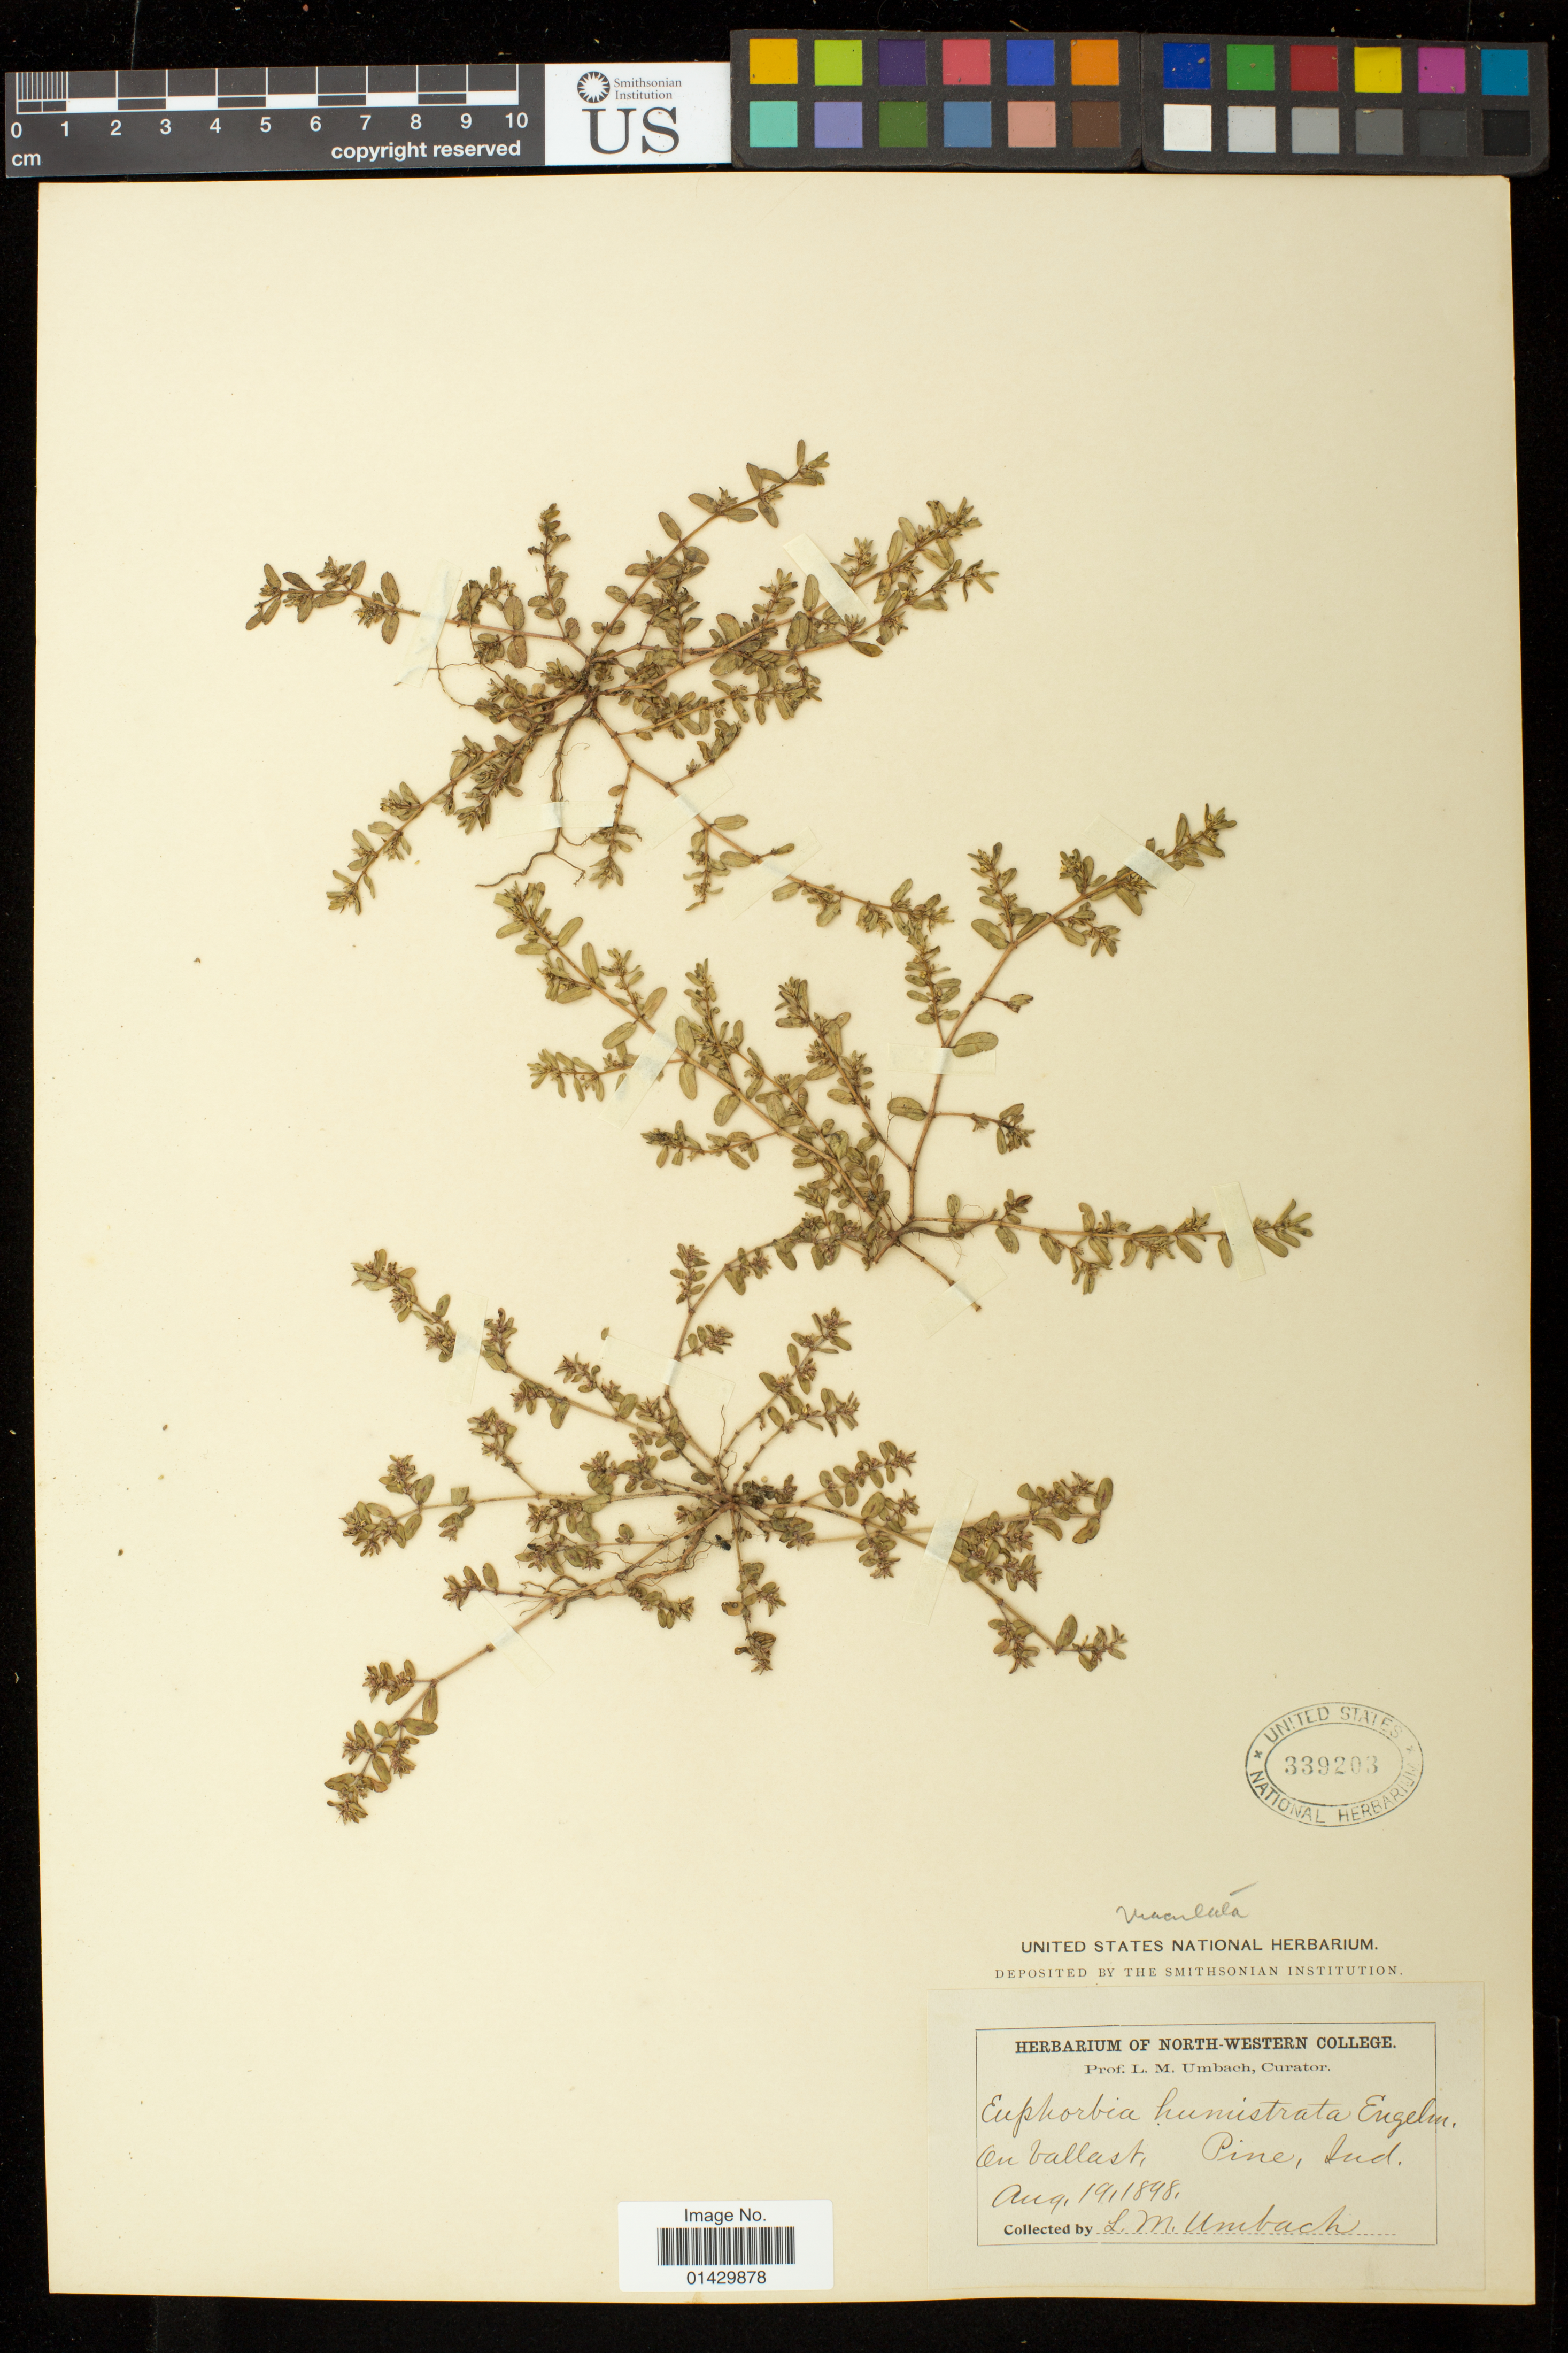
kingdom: Plantae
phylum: Tracheophyta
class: Magnoliopsida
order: Malpighiales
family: Euphorbiaceae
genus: Euphorbia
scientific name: Euphorbia maculata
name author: L.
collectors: L. M. Umbach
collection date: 1898-08-19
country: United States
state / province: Indiana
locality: On ballast, Pine, Ind.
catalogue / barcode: US 339203